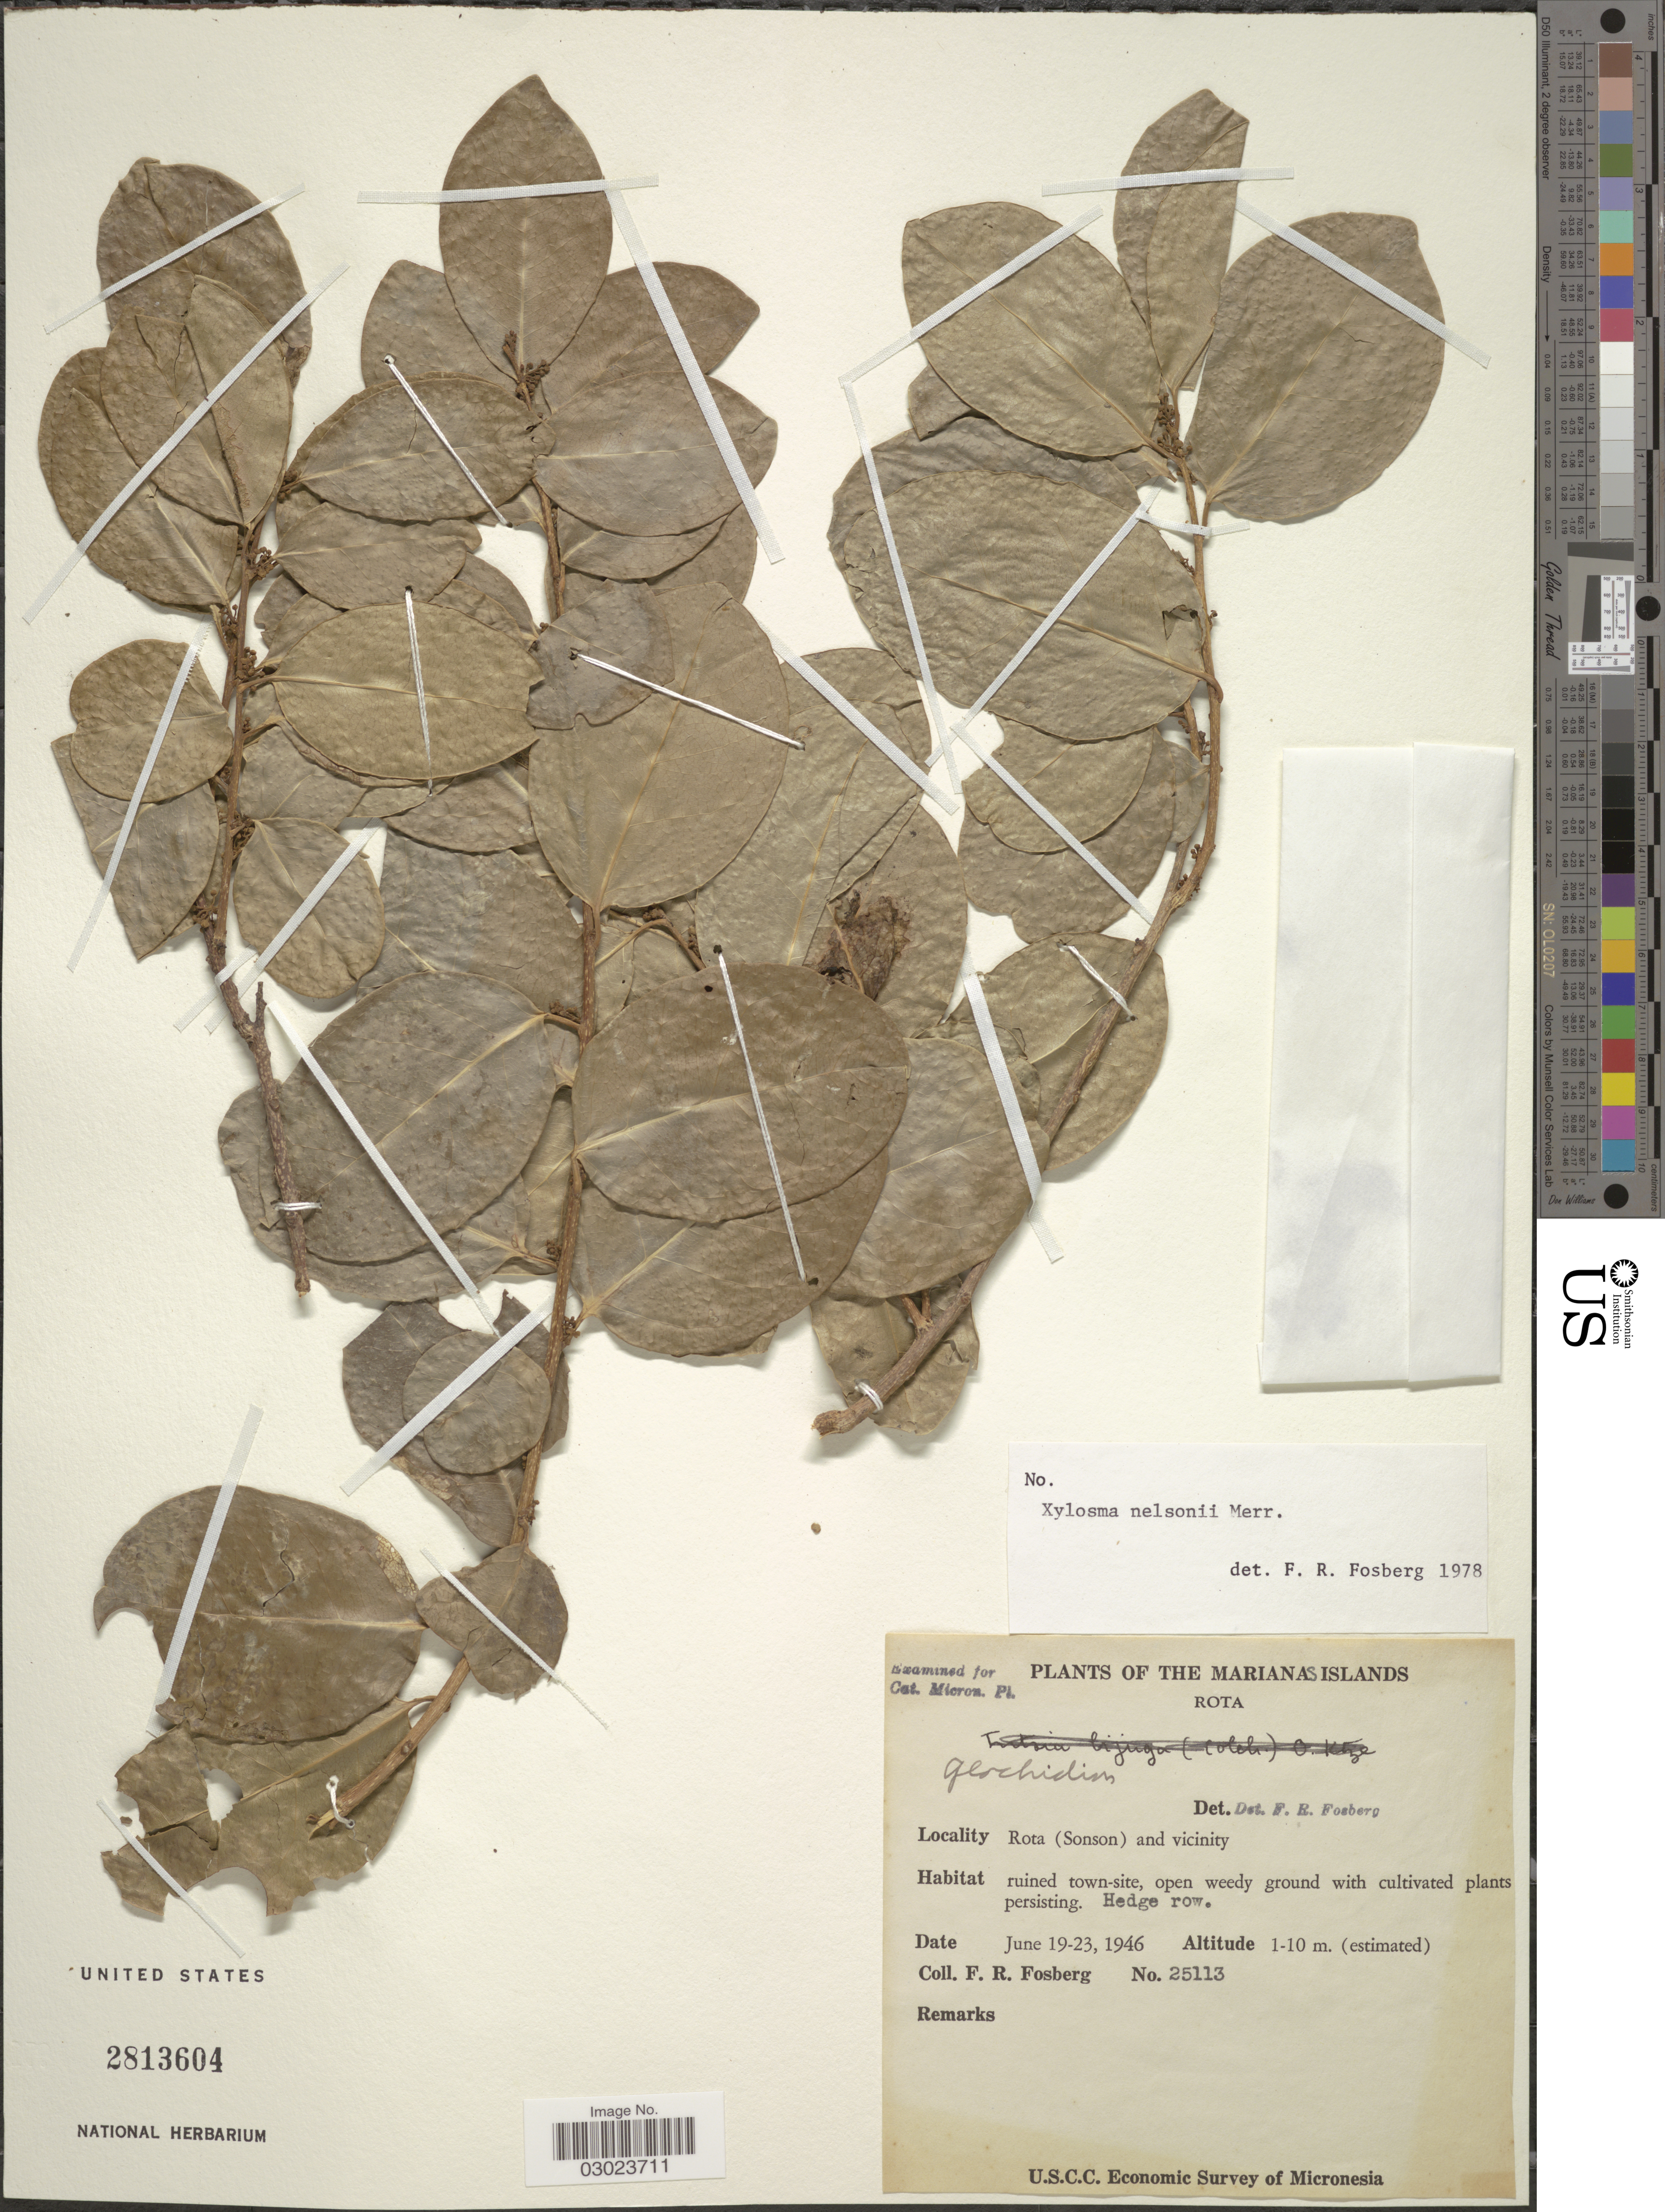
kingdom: Plantae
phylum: Tracheophyta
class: Magnoliopsida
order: Malpighiales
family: Salicaceae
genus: Xylosma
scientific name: Xylosma nelsonii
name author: Merr.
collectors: F. R. Fosberg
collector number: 25113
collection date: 1946-06-19/1946-06-23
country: Northern Mariana Islands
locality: The Marianas Islands. Rota (Sonson) and vicinity.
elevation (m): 1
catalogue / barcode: US 2813604